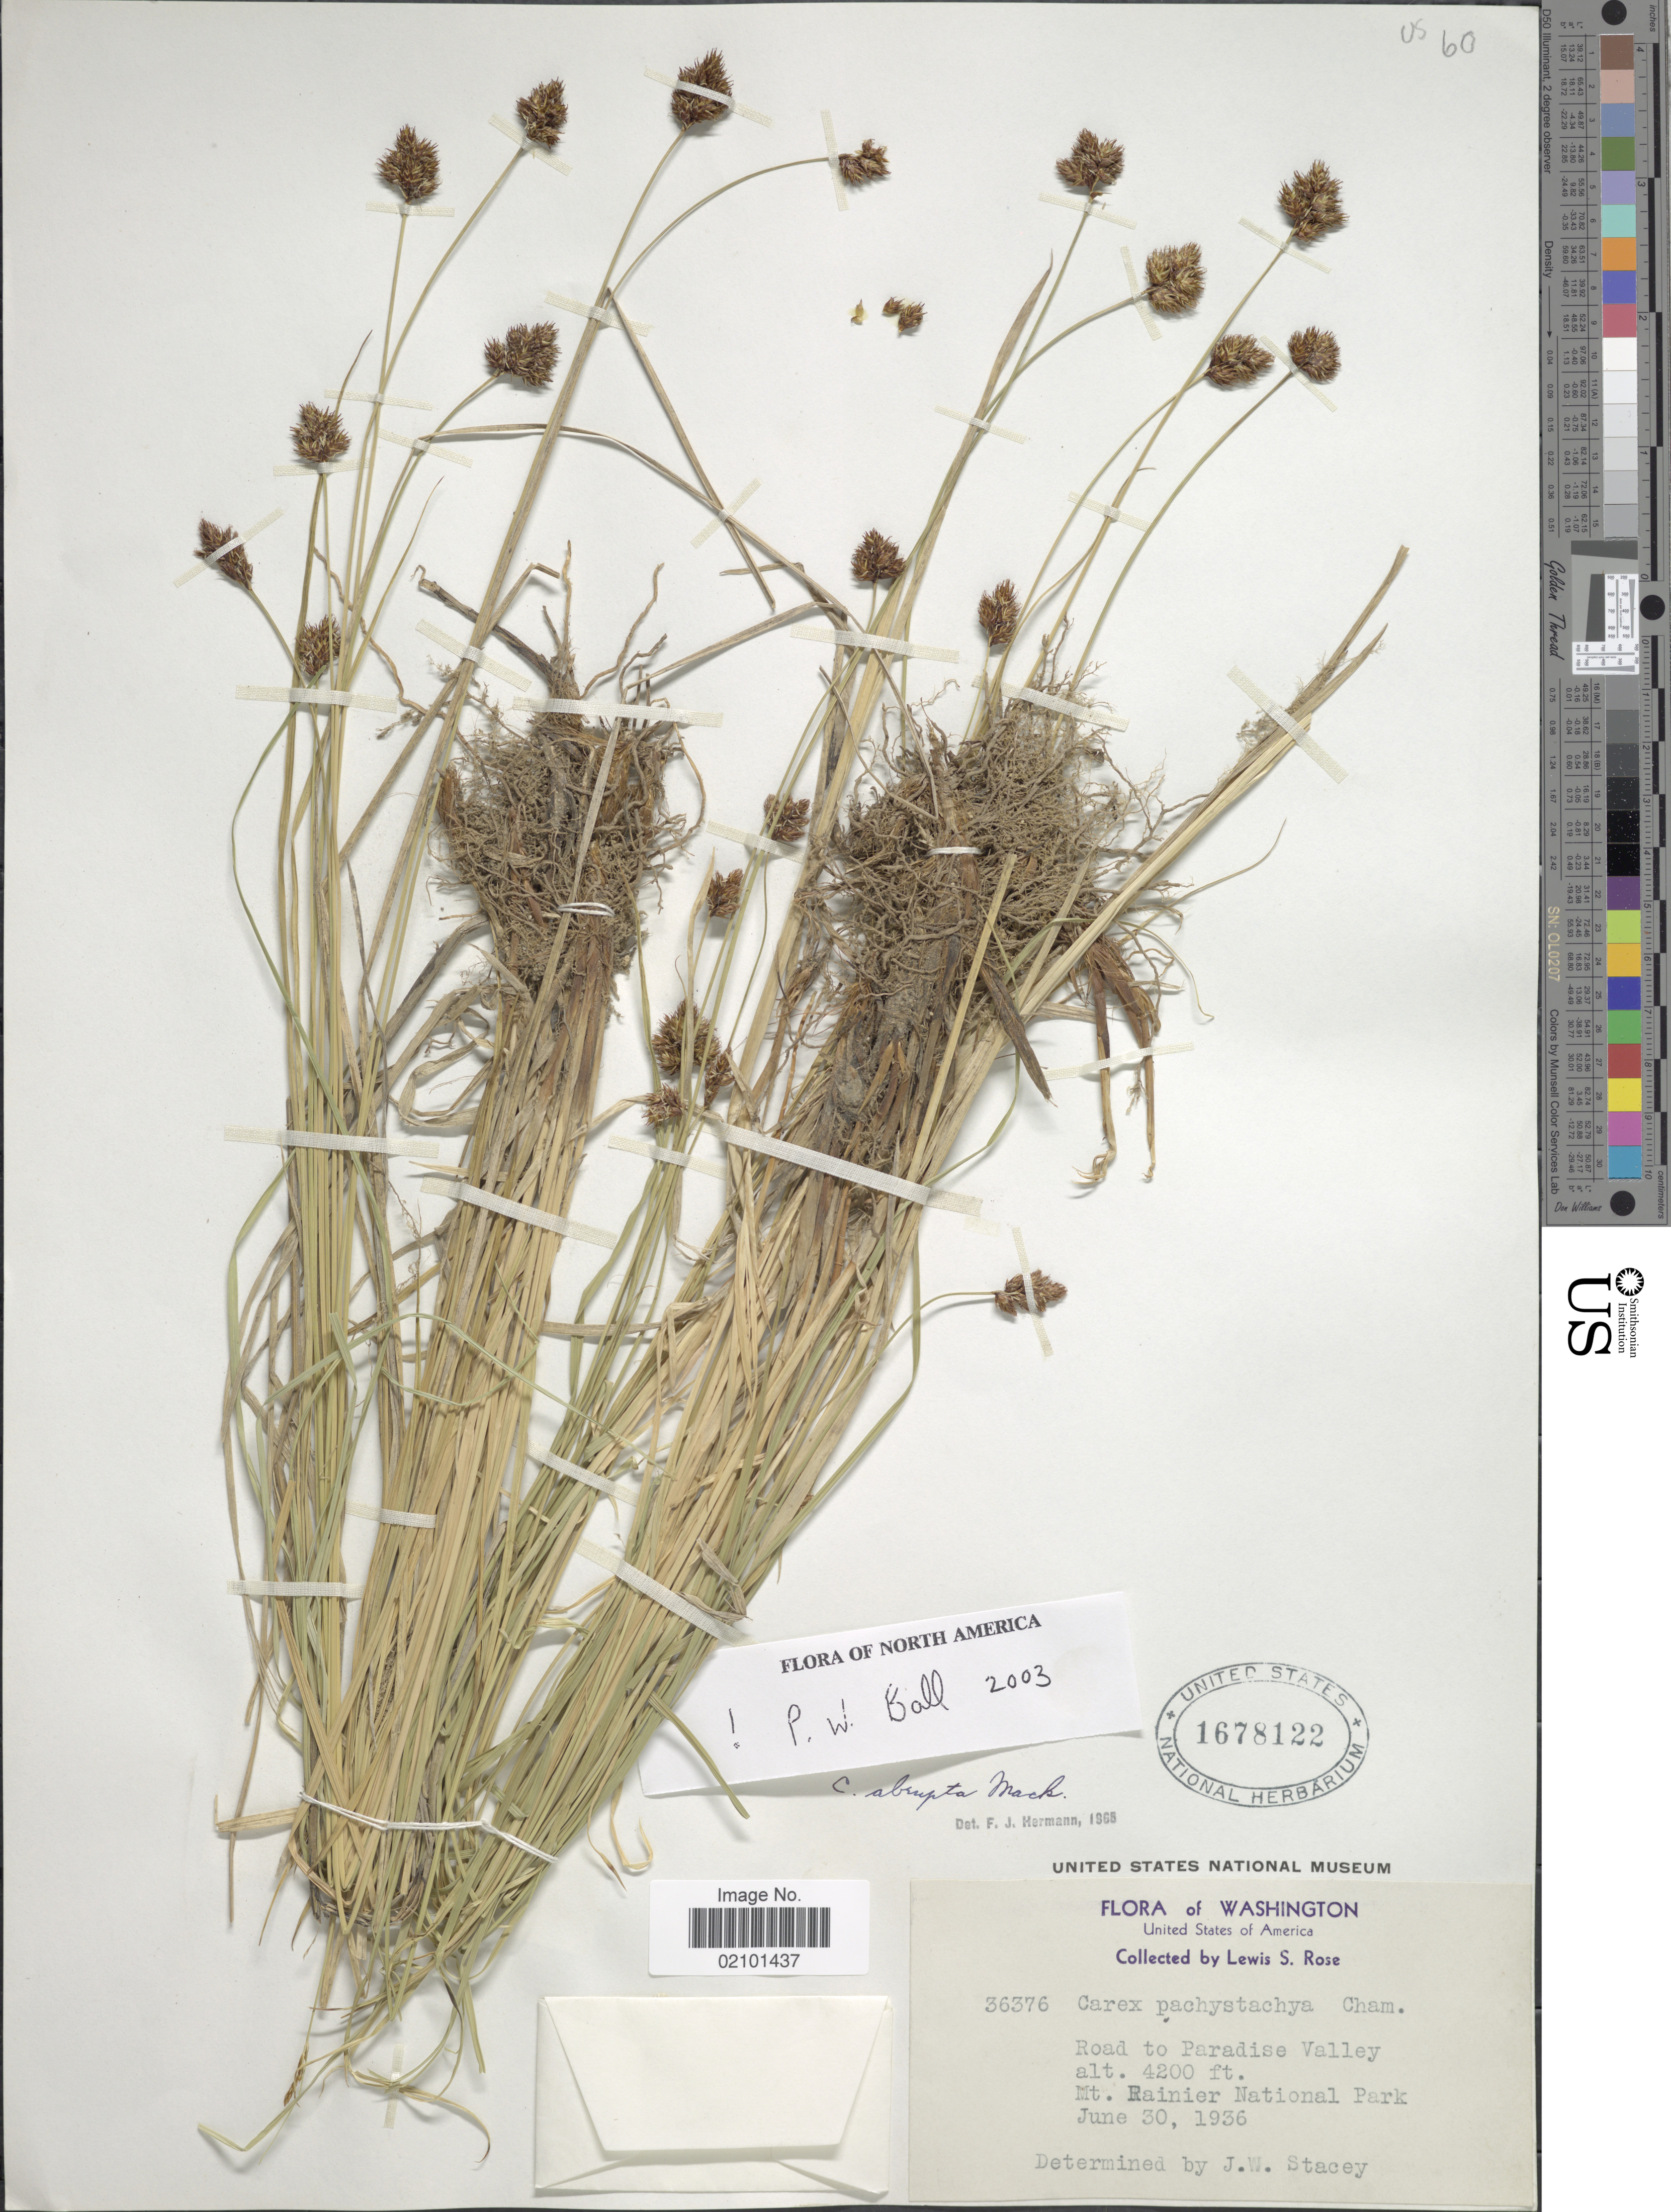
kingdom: Plantae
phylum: Tracheophyta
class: Liliopsida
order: Poales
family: Cyperaceae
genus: Carex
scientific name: Carex abrupta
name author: Mack.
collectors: L. S. Rose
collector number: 36376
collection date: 1936-06-30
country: United States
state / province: Washington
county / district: Pierce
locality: Road to Paradise Valley. Mt. Rainier National Park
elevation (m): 1280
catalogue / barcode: US 1678122